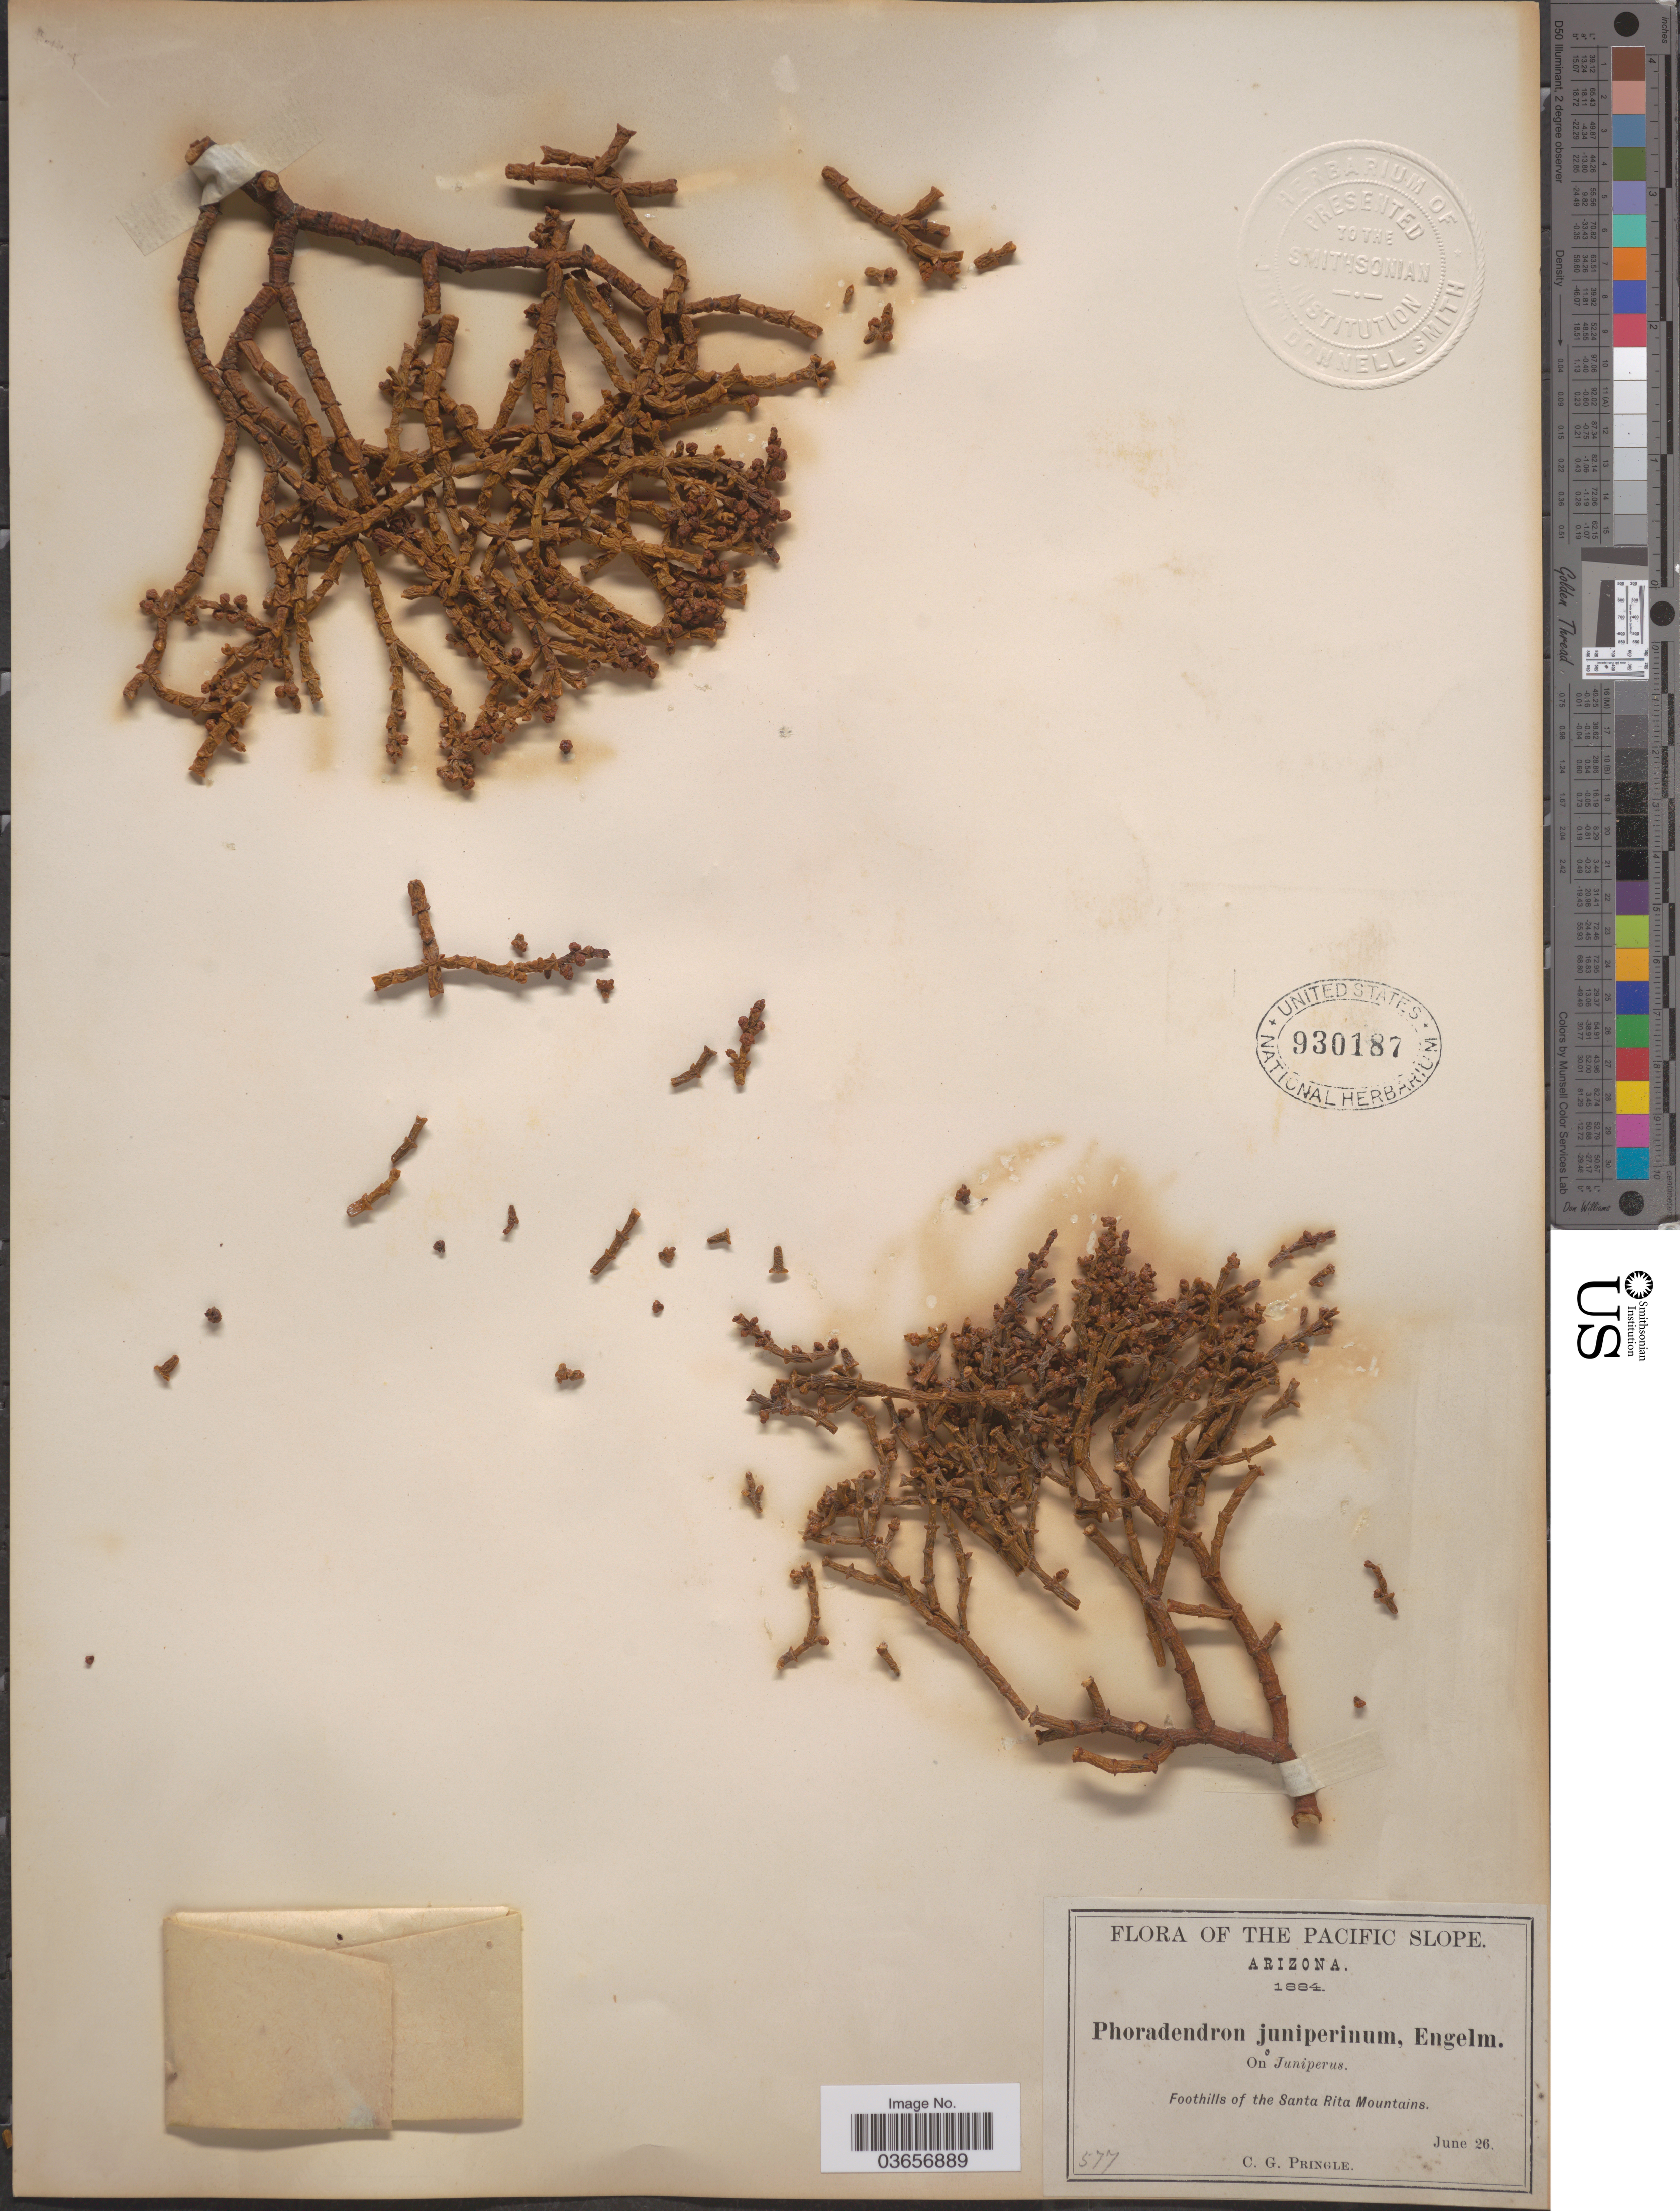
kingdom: Plantae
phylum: Tracheophyta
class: Magnoliopsida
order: Santalales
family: Viscaceae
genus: Phoradendron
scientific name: Phoradendron juniperinum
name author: Engelm. ex A. Gray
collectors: C. G. Pringle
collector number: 57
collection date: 1884-06-26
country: United States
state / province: Arizona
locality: Pacific Slope. Foothills of the Santa Rita Mountains.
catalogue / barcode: US 930187